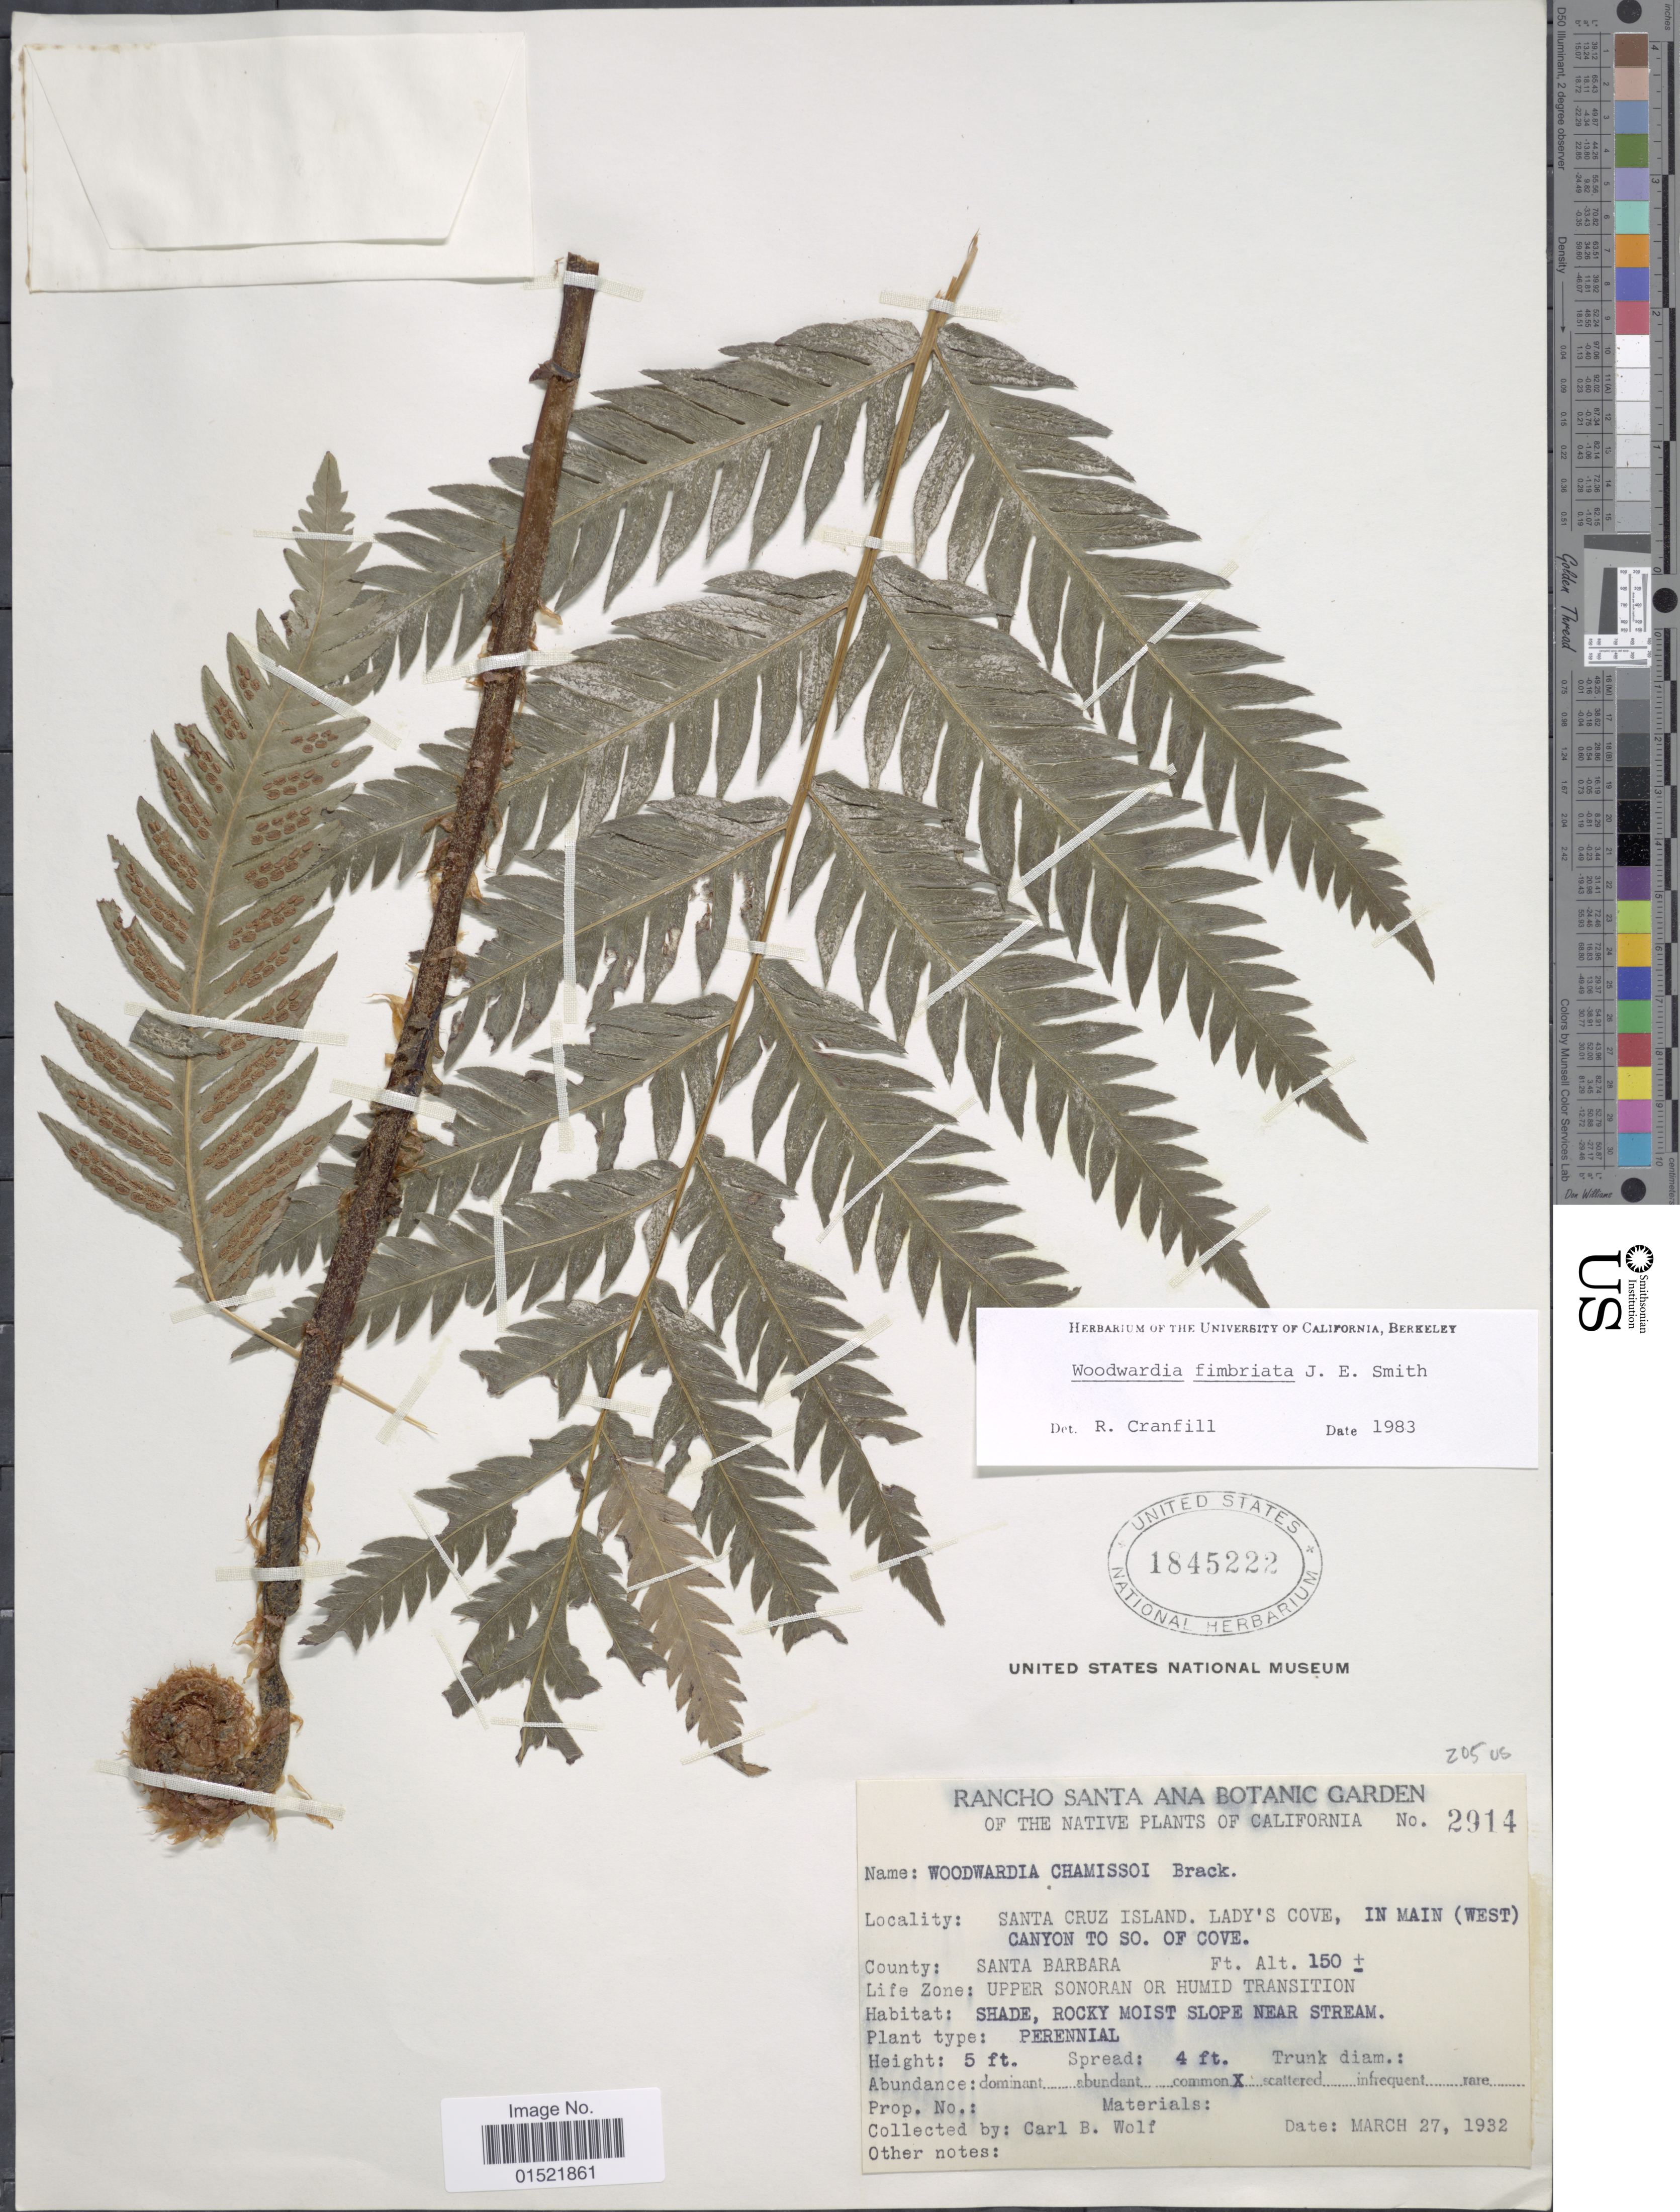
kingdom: Plantae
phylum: Tracheophyta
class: Polypodiopsida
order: Polypodiales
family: Blechnaceae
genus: Woodwardia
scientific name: Woodwardia fimbriata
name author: Sm.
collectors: C. B. Wolf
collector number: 2914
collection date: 1932-03-27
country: United States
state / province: California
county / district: Santa Barbara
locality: Santa Cruz Island, Lady's Cove, in Main (west) Canyon to So. of Cove, County Santa Barbara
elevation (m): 46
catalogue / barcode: US 1845222